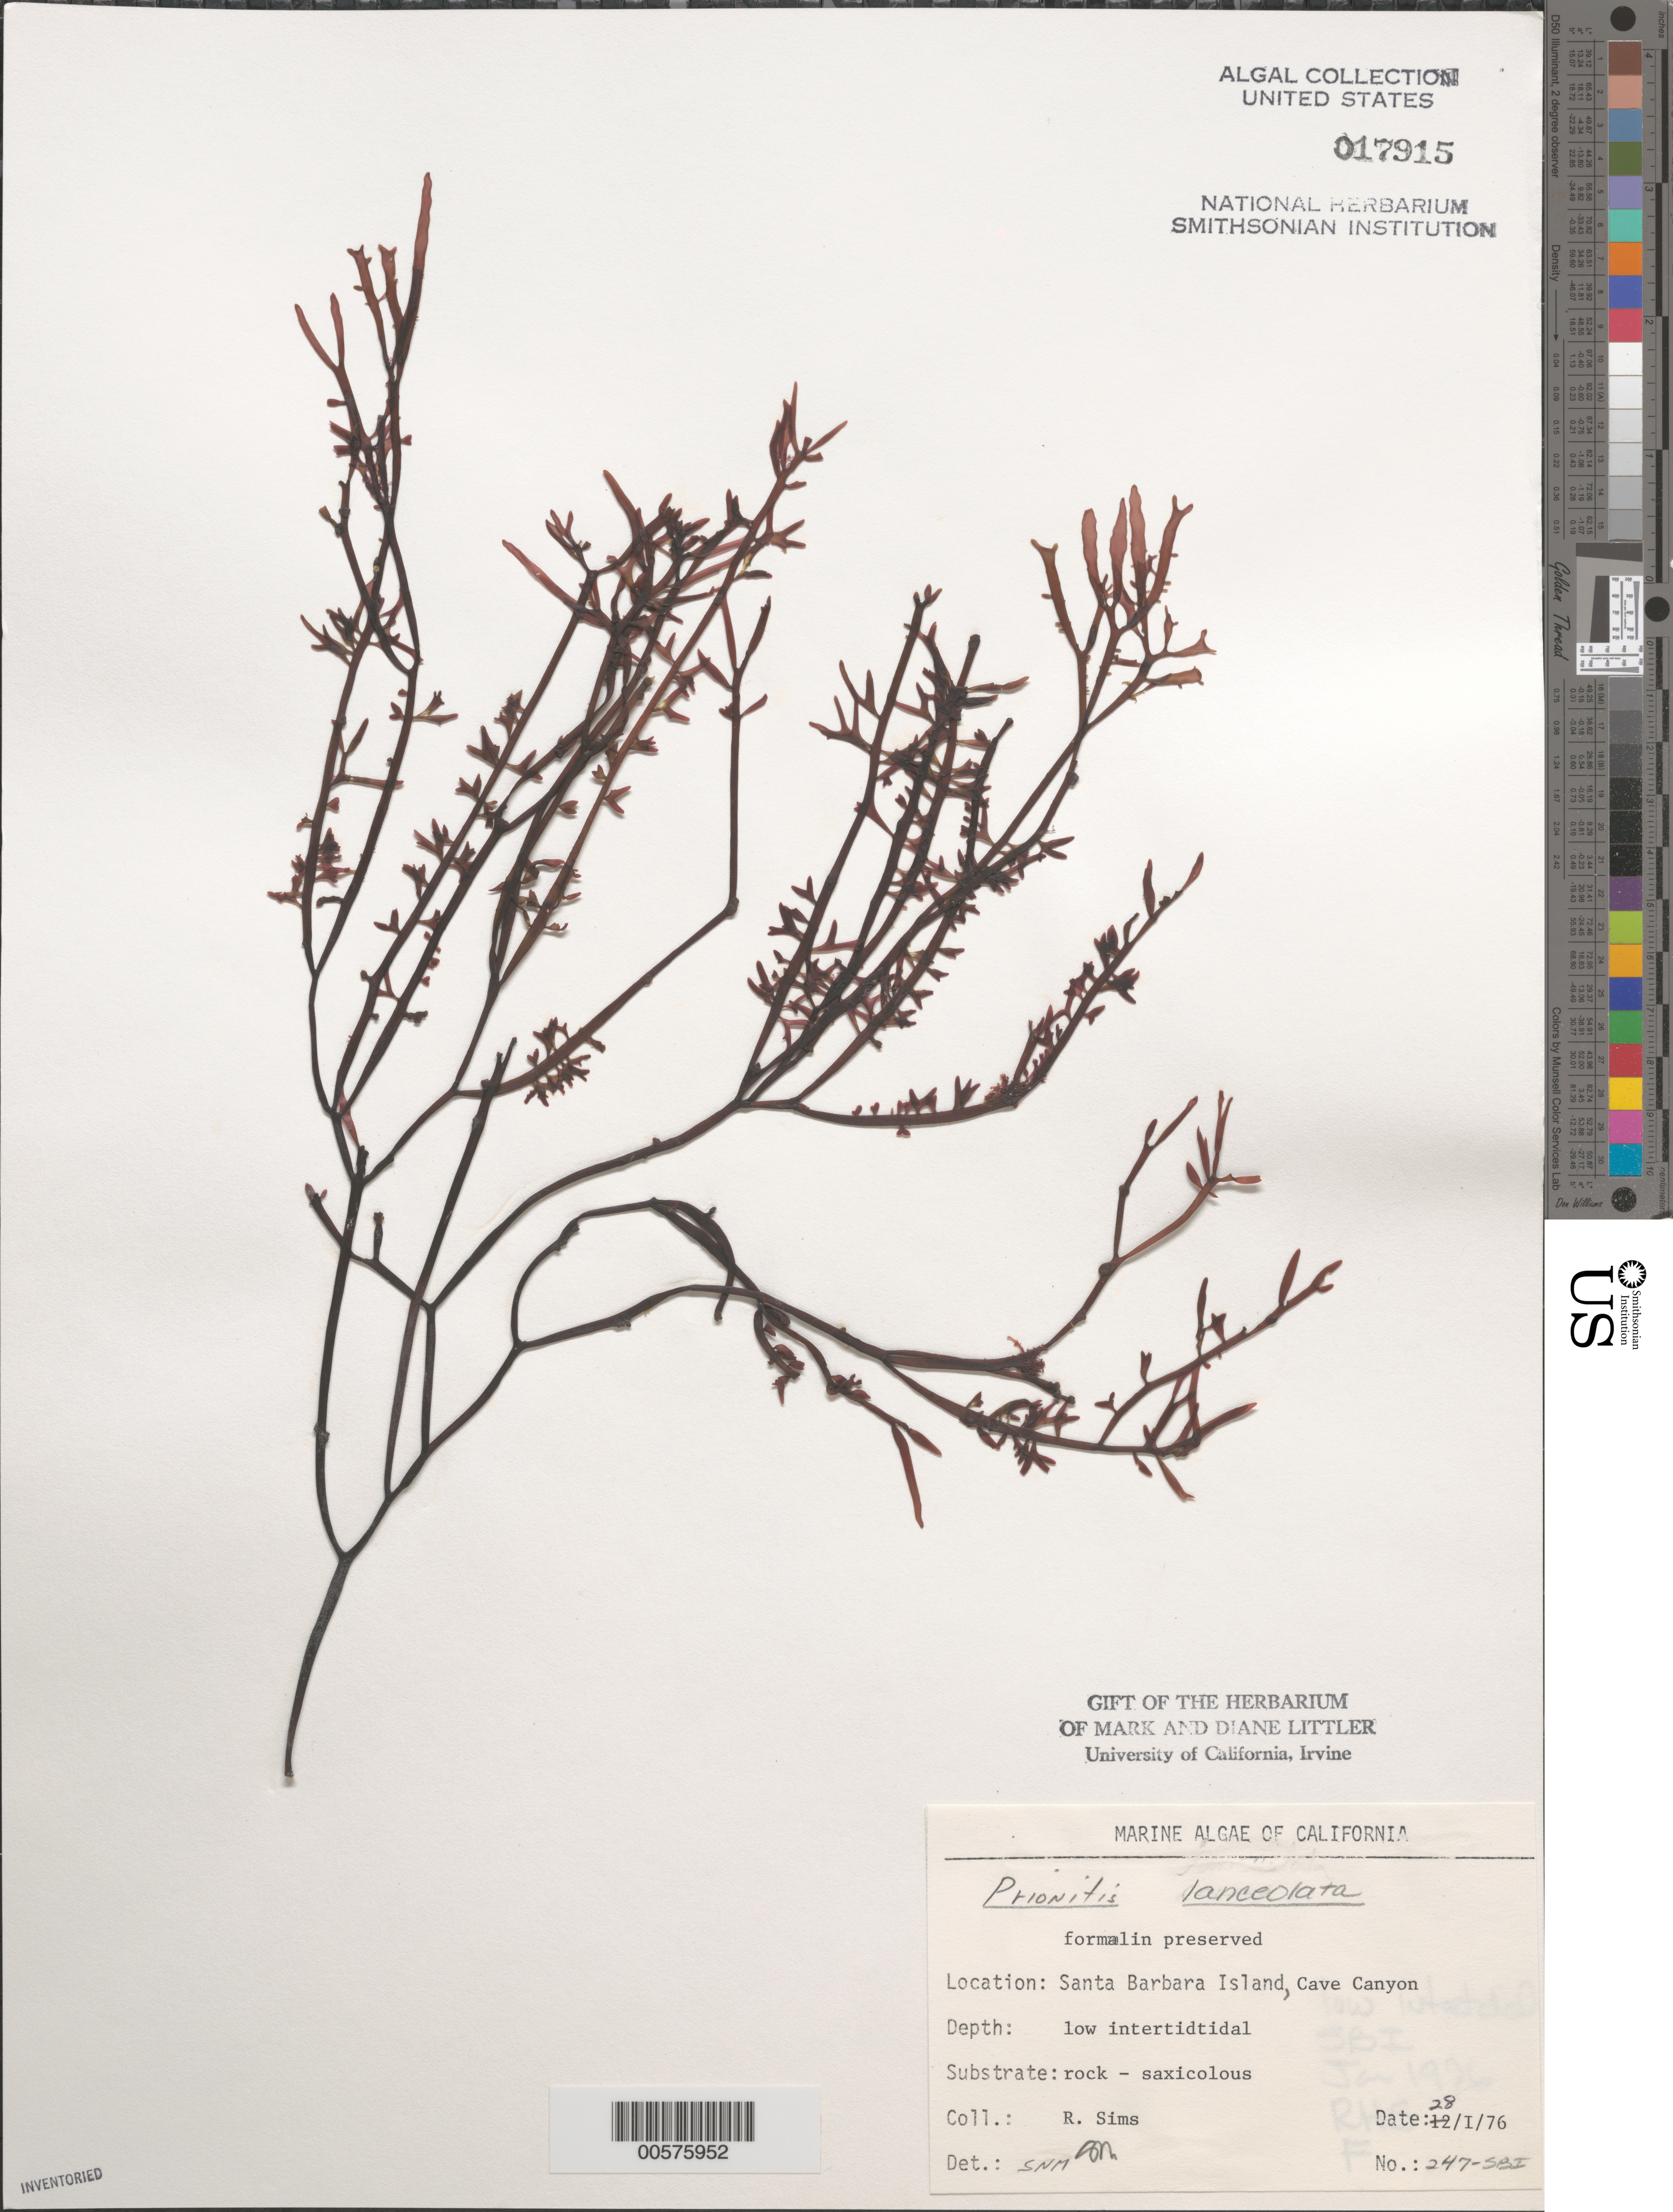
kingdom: Plantae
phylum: Rhodophyta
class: Florideophyceae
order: Cryptonemiales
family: Cryptonemiaceae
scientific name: Prionitis lanceolata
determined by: Murray, S. N.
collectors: R. H. Sims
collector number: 247-sbi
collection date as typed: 28 Jan 1976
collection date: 1976-01-28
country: United States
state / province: California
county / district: Santa Barbara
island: Santa Barbara Island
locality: Cave Canyon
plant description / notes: BLM-SOCALBIGHT Rocky Intertidal Survey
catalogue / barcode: US 17915